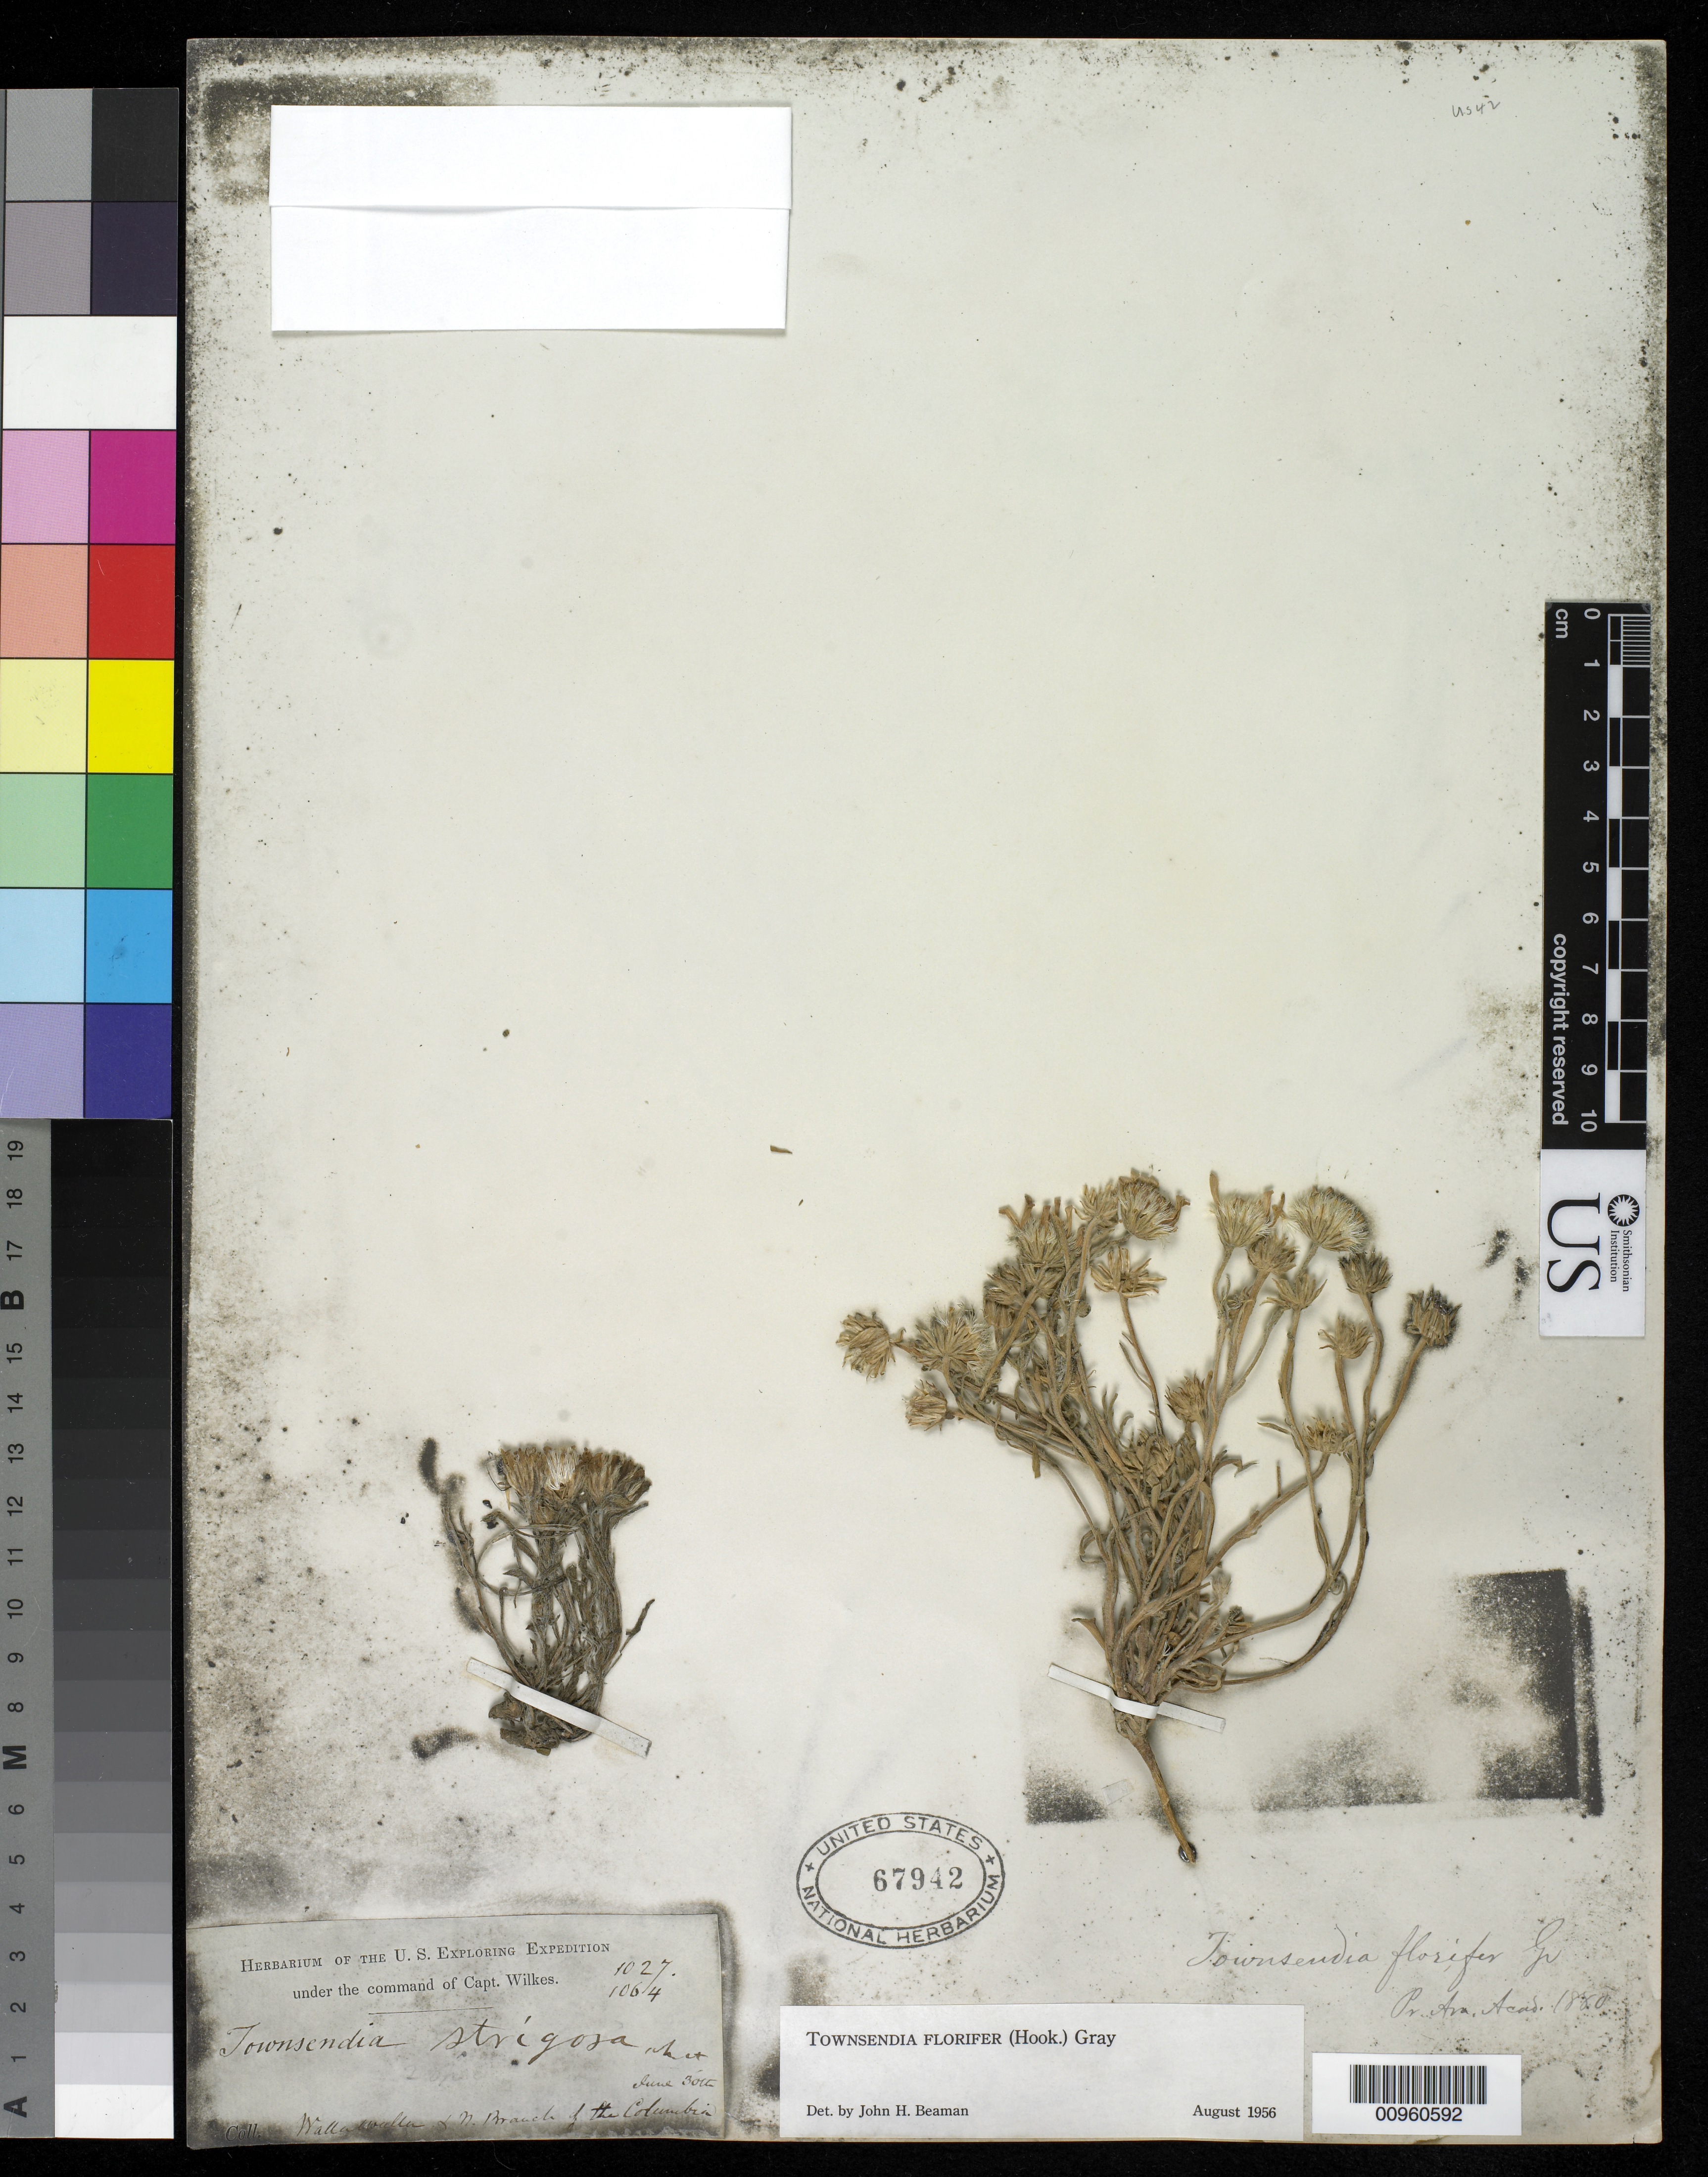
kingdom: Plantae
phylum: Tracheophyta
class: Magnoliopsida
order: Asterales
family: Asteraceae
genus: Townsendia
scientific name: Townsendia florifer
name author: (Hook.) A. Gray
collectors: Wilkes Explor. Exped.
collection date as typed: June 30th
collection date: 1838/1842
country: United States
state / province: Washington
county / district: Walla Walla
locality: Walla walla & N. Branch of the Columbia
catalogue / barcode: US 67942